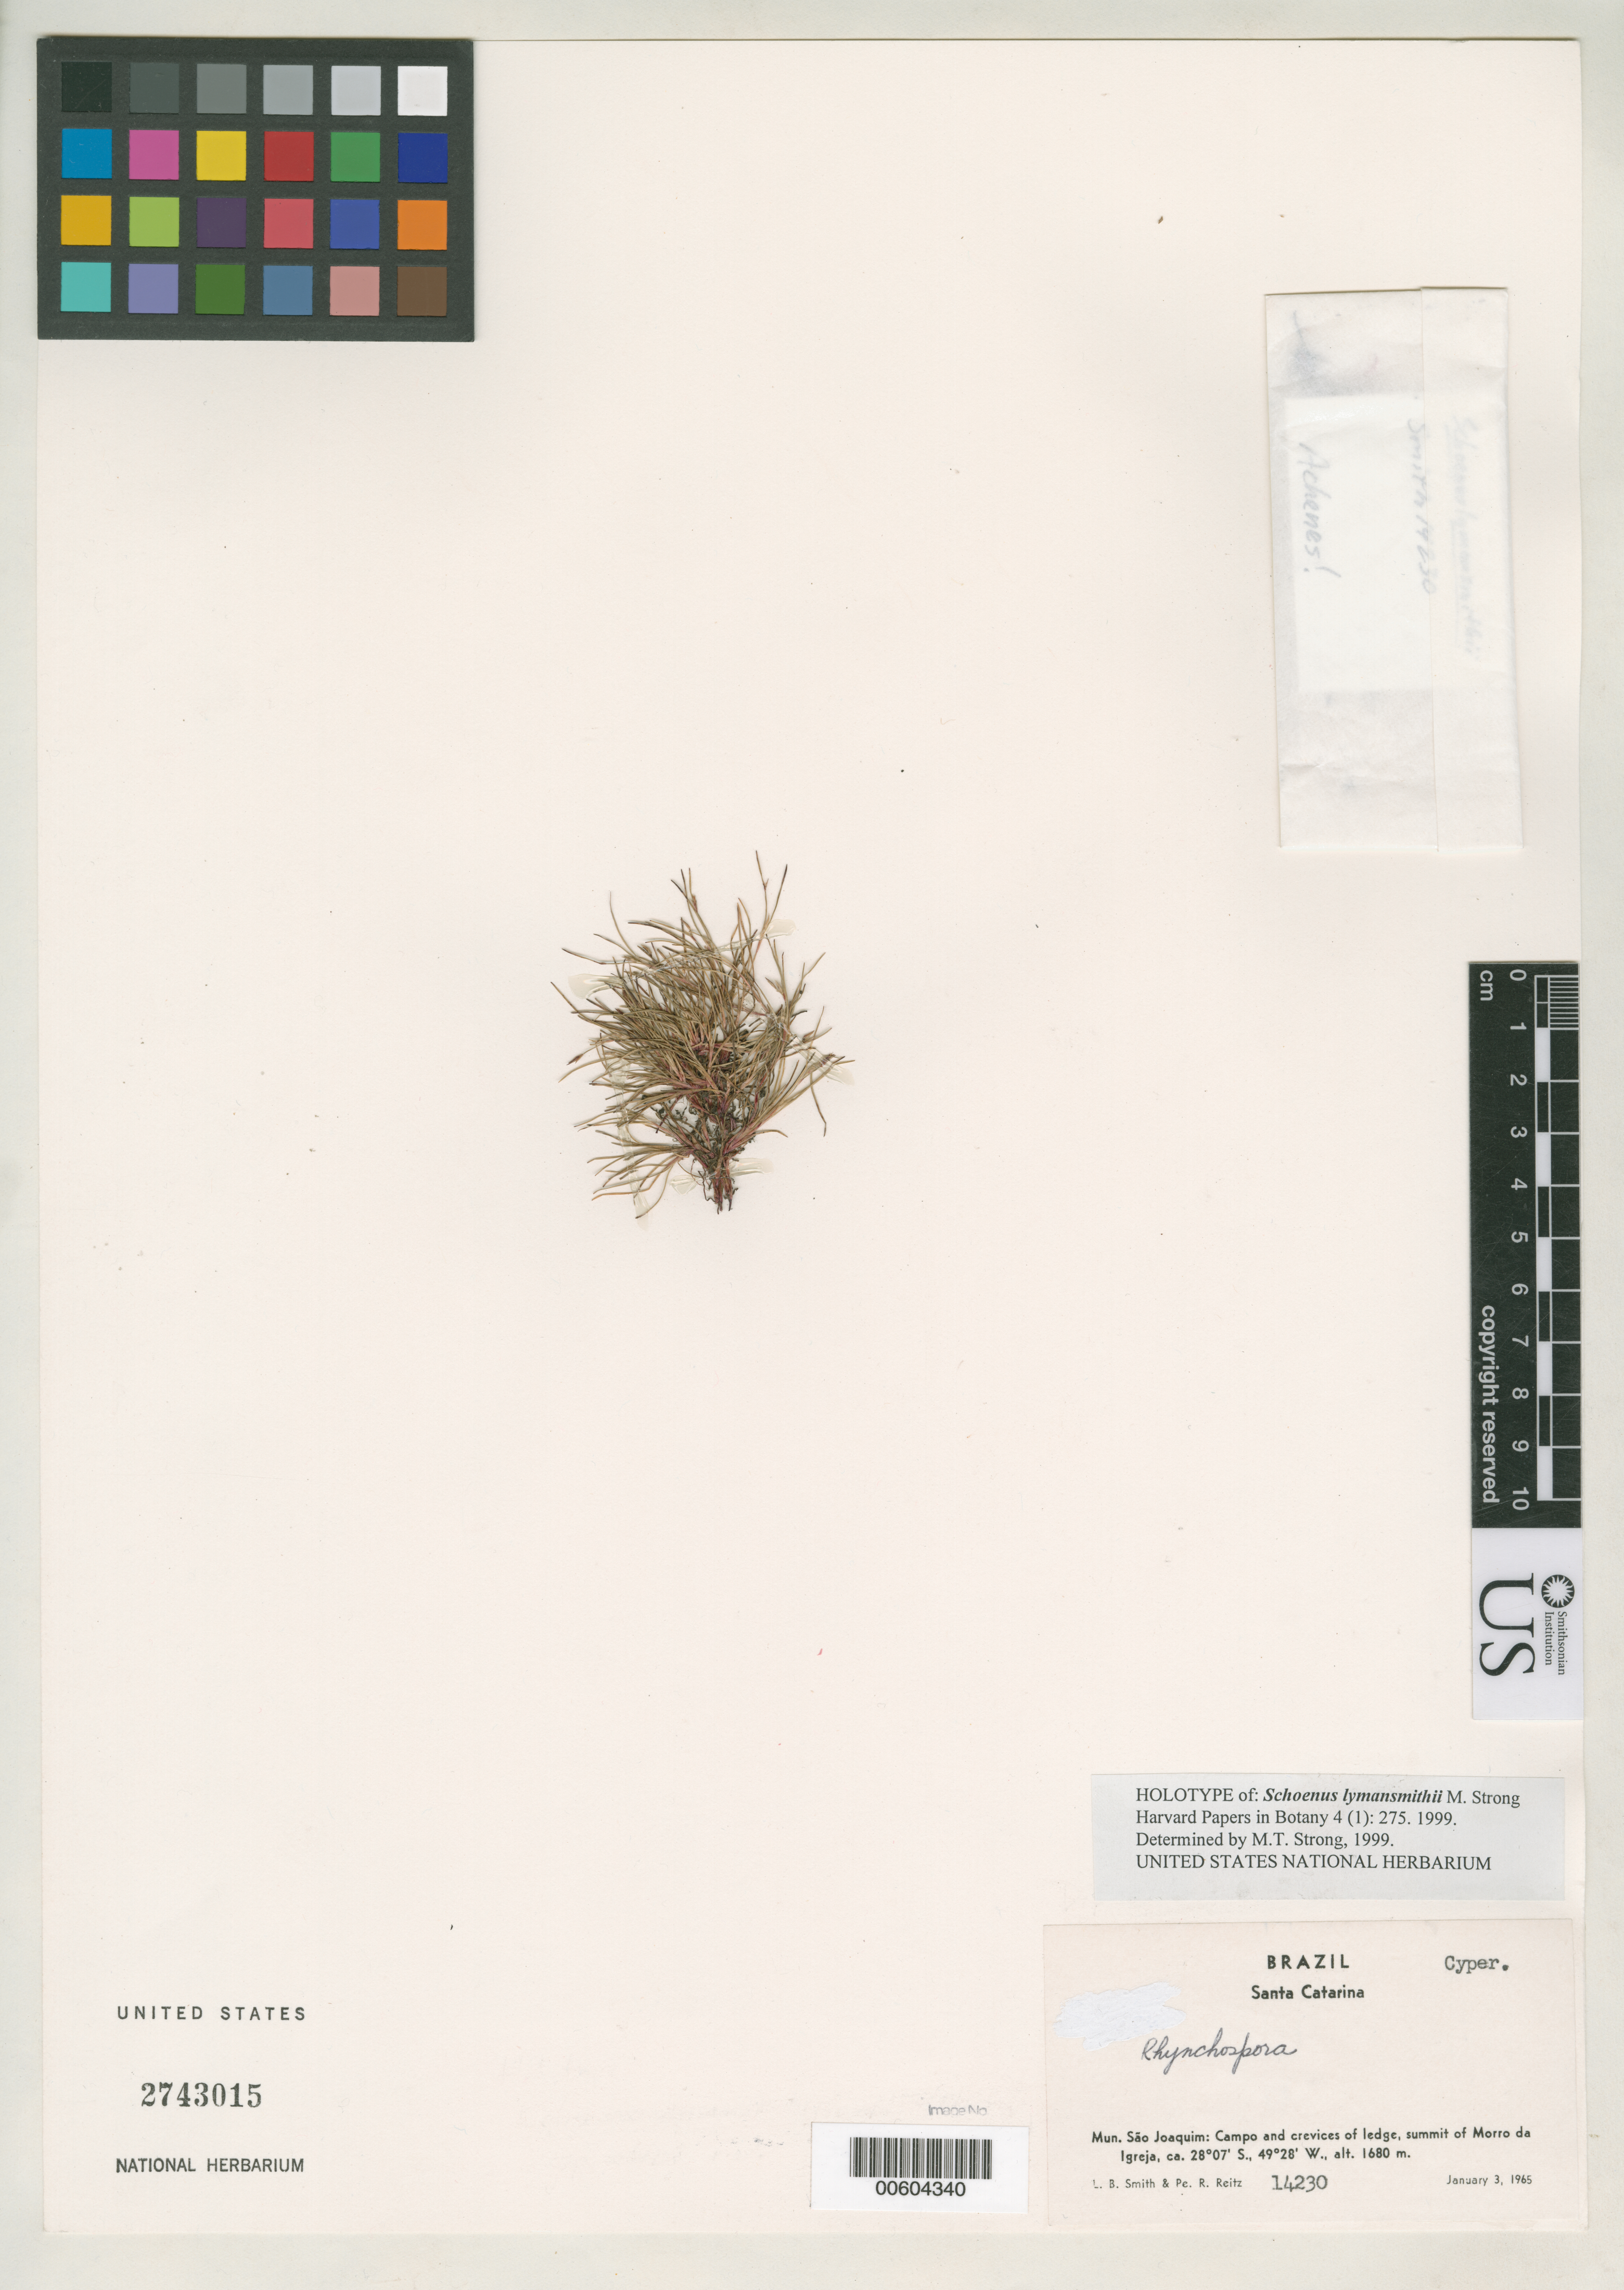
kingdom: Plantae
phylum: Tracheophyta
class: Liliopsida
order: Poales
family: Cyperaceae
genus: Schoenus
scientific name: Schoenus lymansmithii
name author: M.T. Strong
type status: Holotype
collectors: L. Smith & R. Reitz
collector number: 14230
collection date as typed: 03 Jan 1965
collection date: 1965-01-03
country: Brazil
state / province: Santa Catarina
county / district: São Joaquim Mun.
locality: Summit of Morroda Igreja, campo & crevices of ledge.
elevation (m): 1680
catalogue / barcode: US 2743015